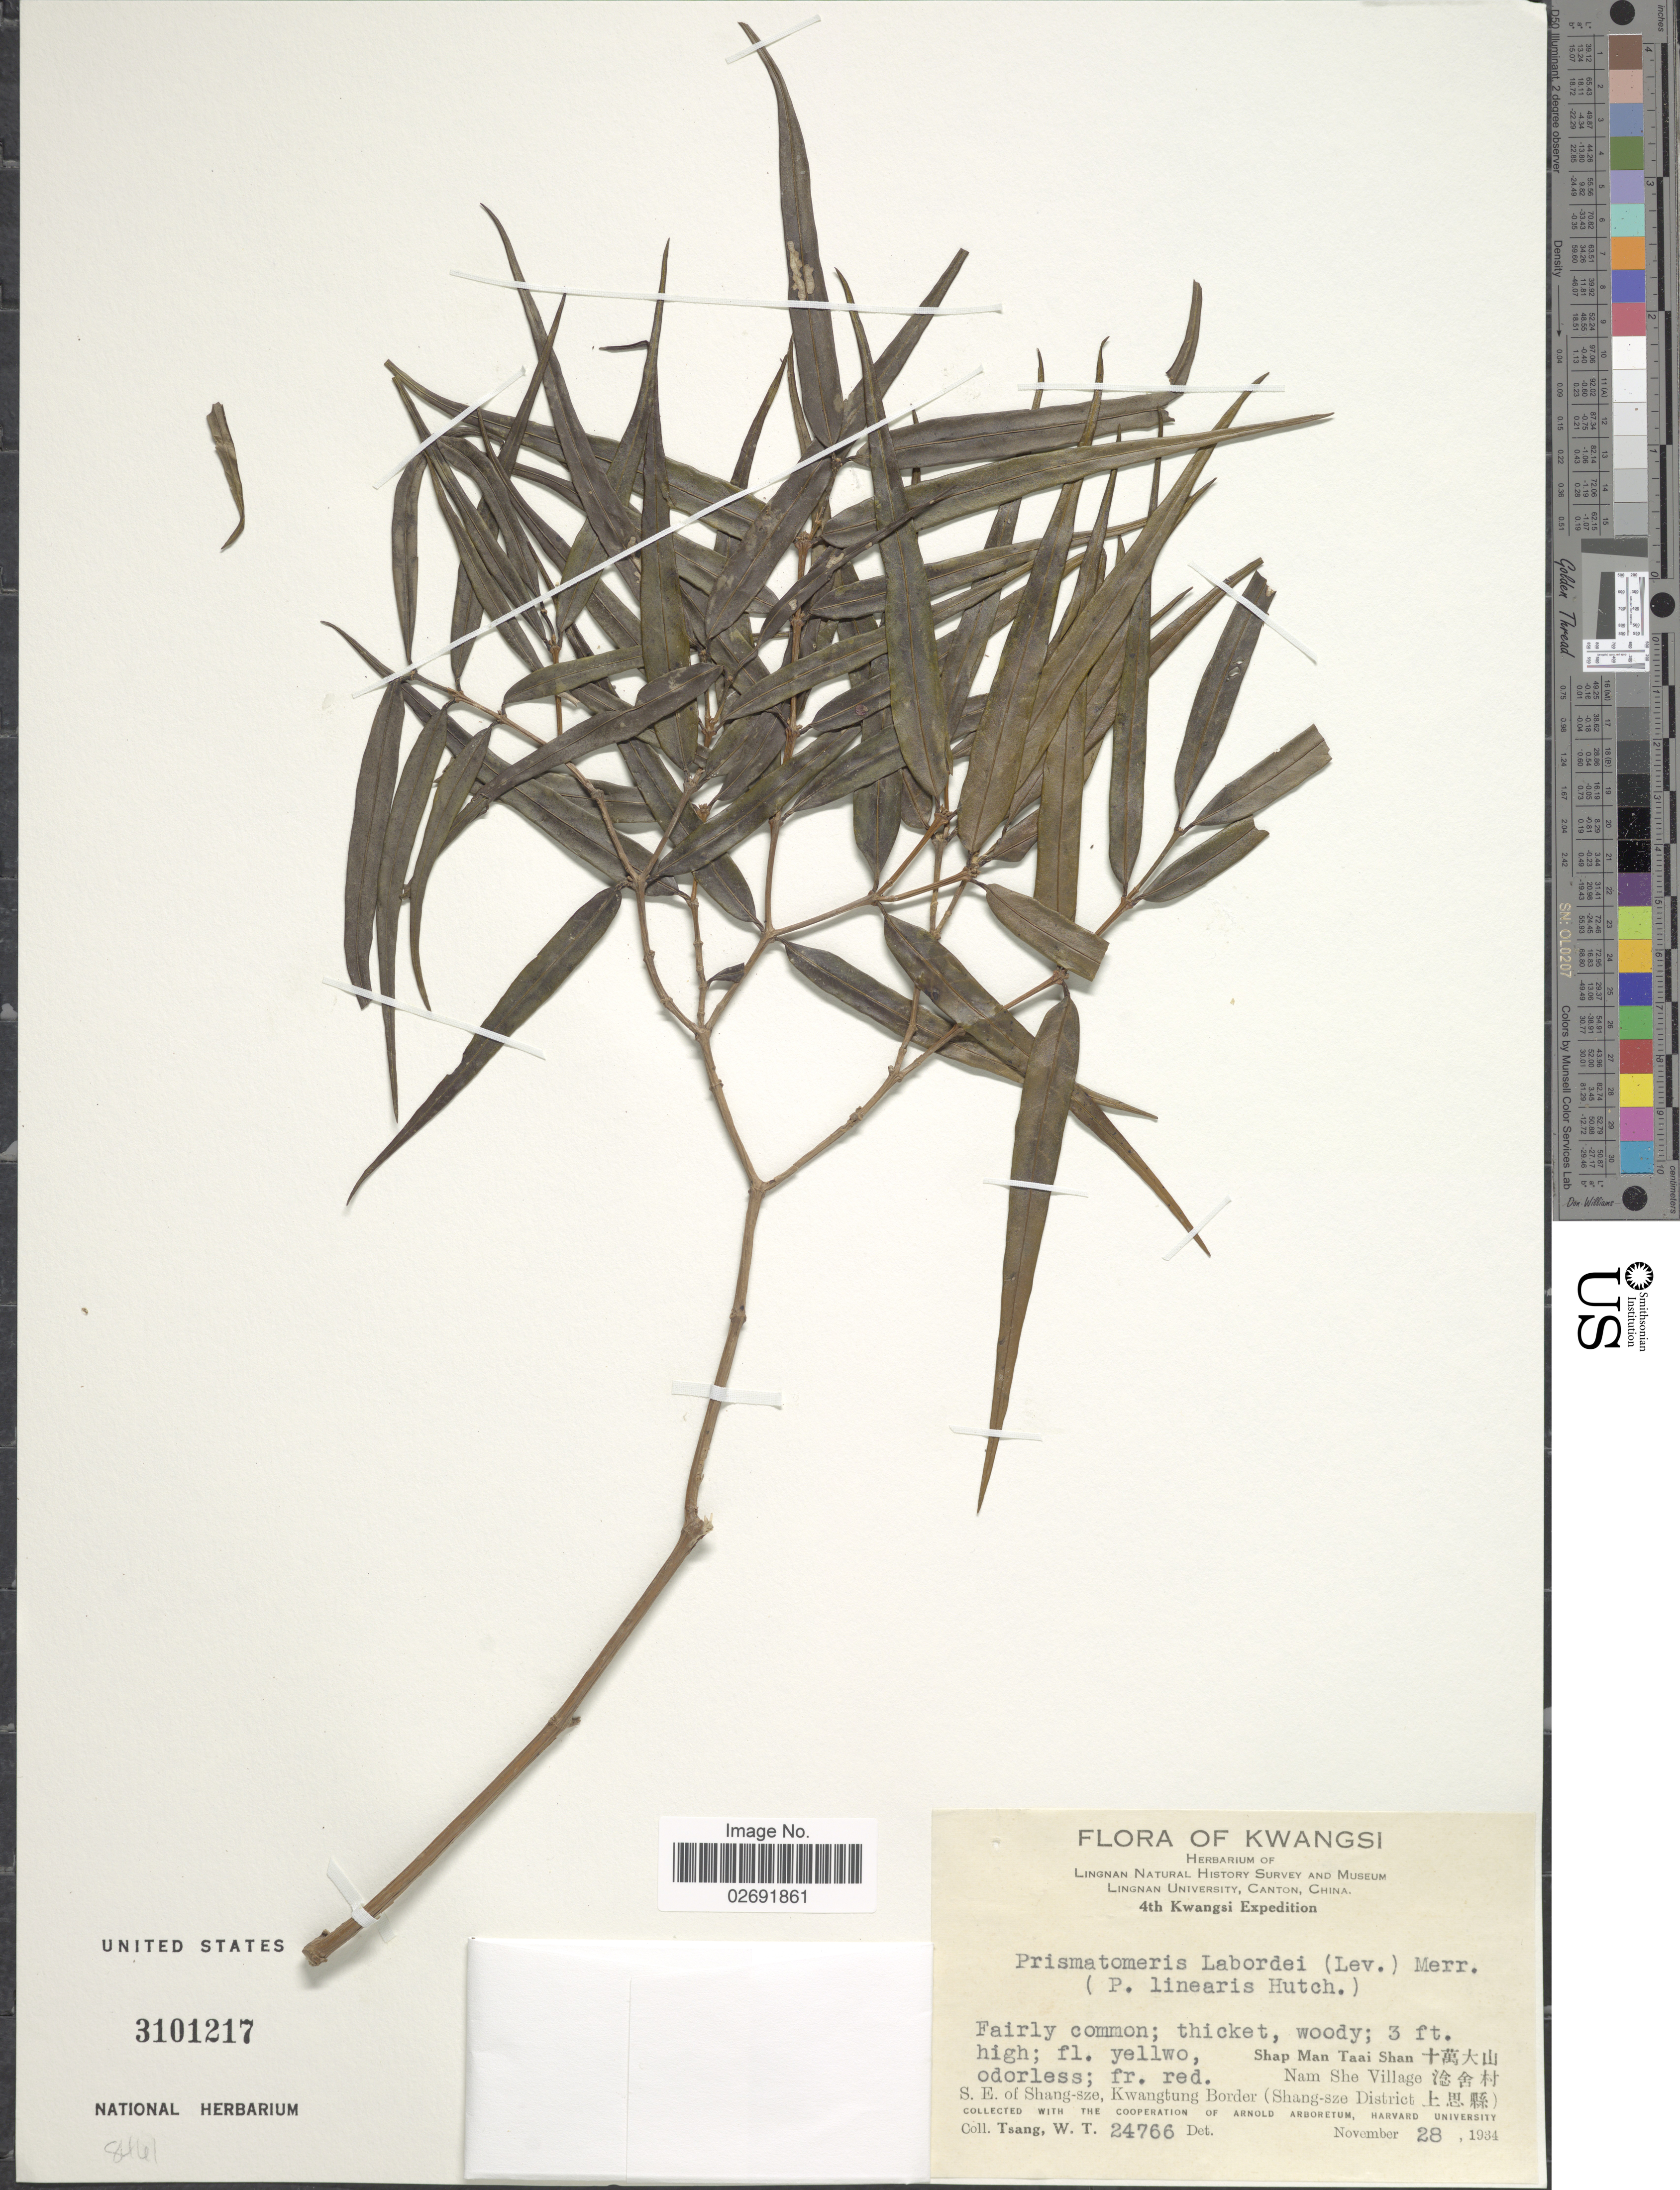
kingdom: Plantae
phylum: Tracheophyta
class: Magnoliopsida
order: Gentianales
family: Rubiaceae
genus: Prismatomeris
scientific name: Prismatomeris labordei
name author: (H. Lév.) Merr. ex Rehder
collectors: W. T. Tsang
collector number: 24766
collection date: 1934-11-28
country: China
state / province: Guangxi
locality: Kwangsi, Shap Man Taai Shan, Nam She Village, S.E. of Shang-sze, Kwangtung Border (Shang-sze District)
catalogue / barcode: US 3101217